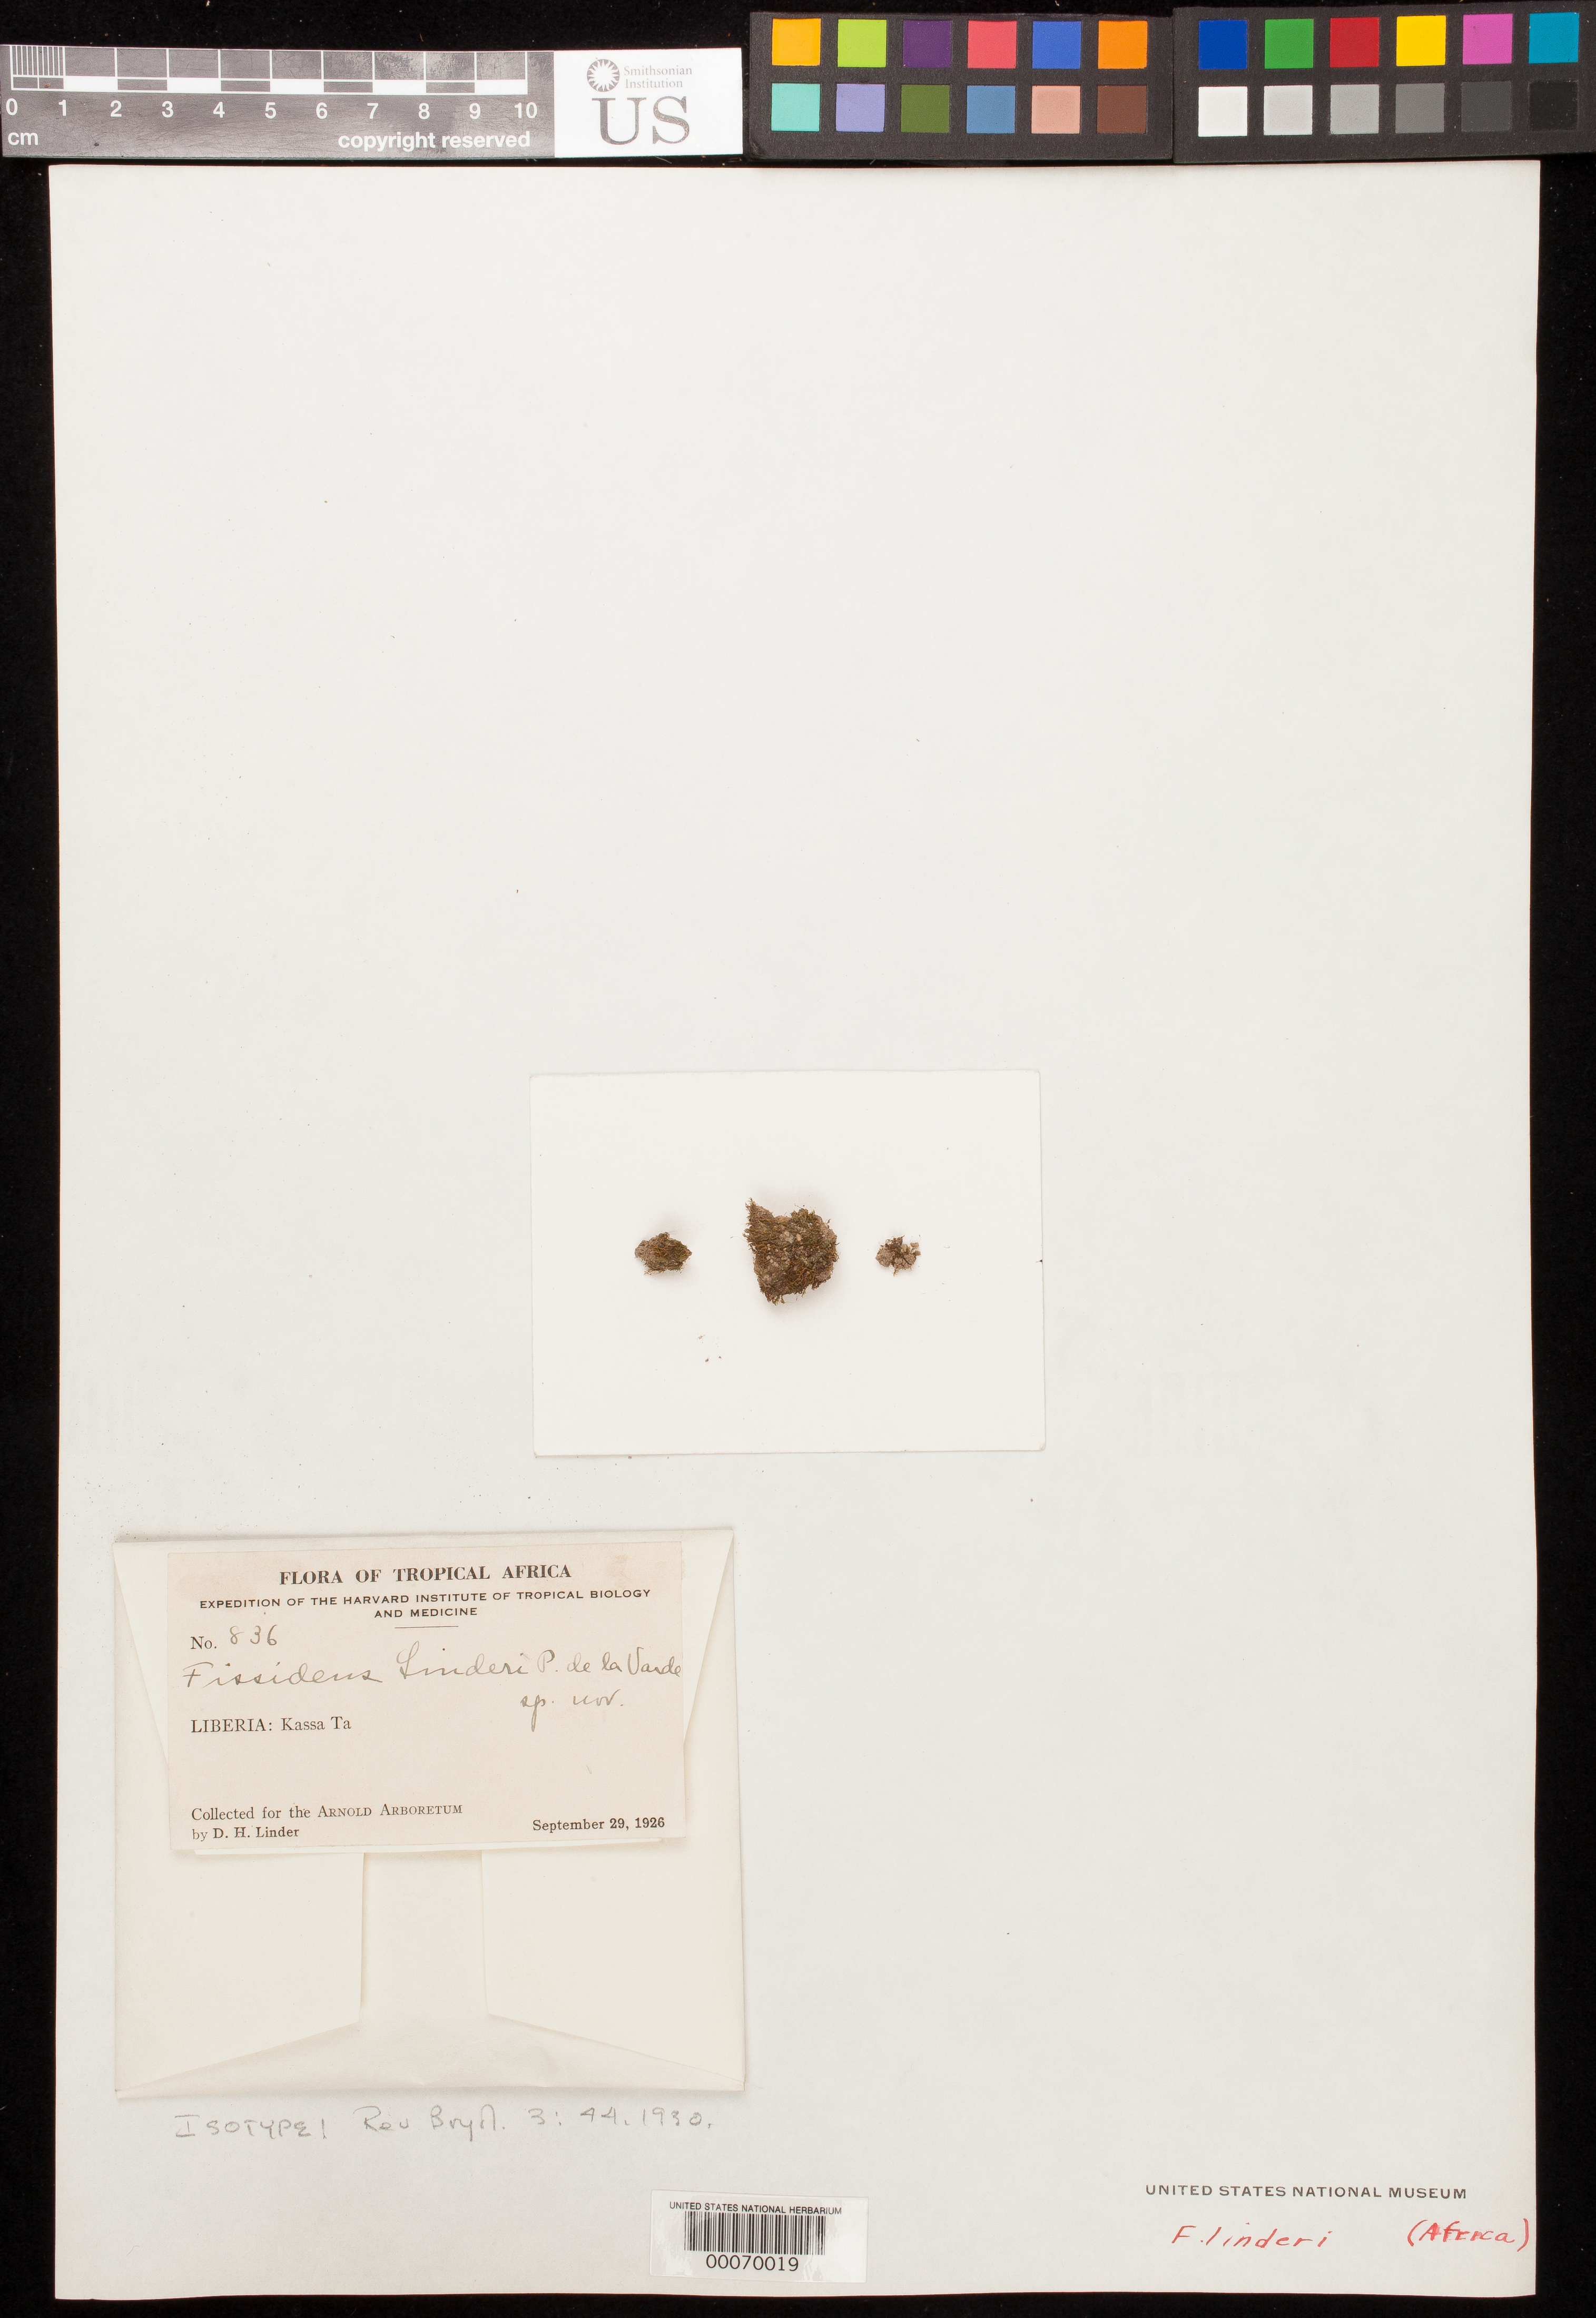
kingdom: Plantae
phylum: Bryophyta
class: Bryopsida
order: Dicranales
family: Fissidentaceae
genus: Fissidens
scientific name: Fissidens linderi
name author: P. de la Varde in Thér.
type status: Isotype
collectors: D. Linder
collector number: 836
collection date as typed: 29 Sep 1926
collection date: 1926-09-29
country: Liberia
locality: Kassa Ta